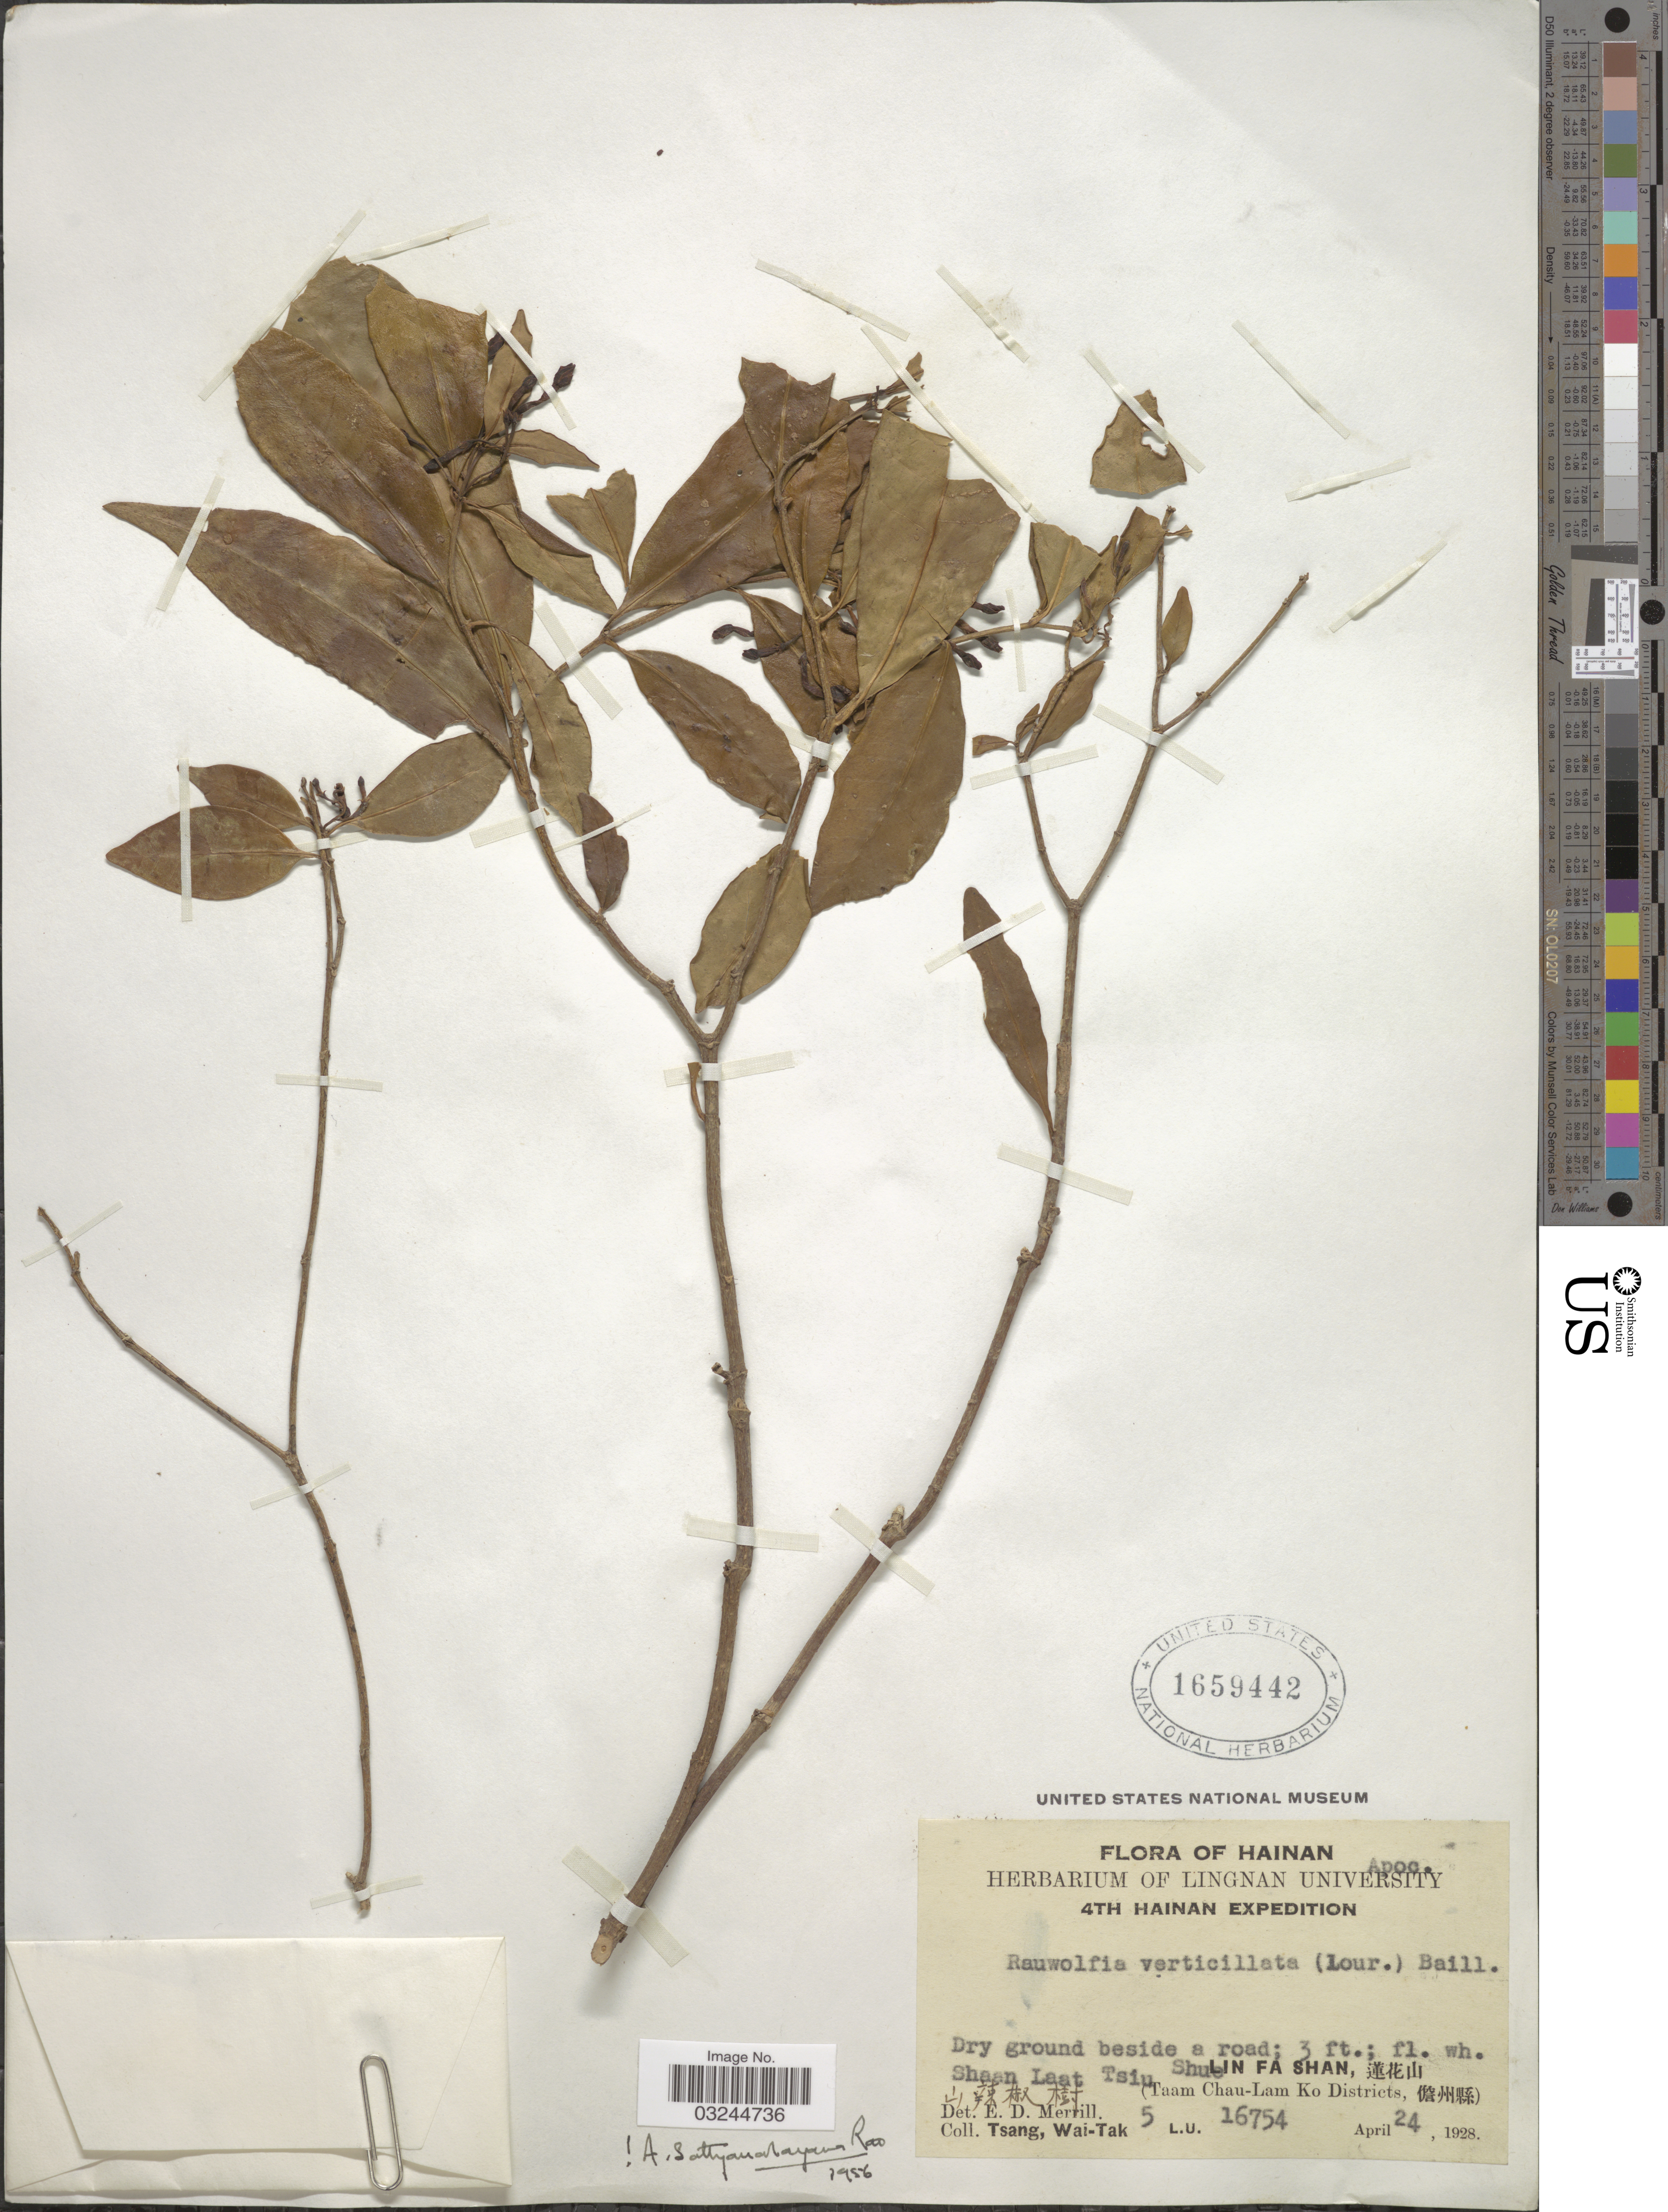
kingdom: Plantae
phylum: Tracheophyta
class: Magnoliopsida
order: Gentianales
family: Apocynaceae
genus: Rauvolfia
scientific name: Rauvolfia verticillata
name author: (Lour.) Baill.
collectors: W. T. Tsang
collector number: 5 L.U. 16754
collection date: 1928-04-24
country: China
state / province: Hainan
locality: Lin Fa Shan, Shaan Laat Tsiu (Taam Chau-Lam Ko Districts).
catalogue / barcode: US 1659442